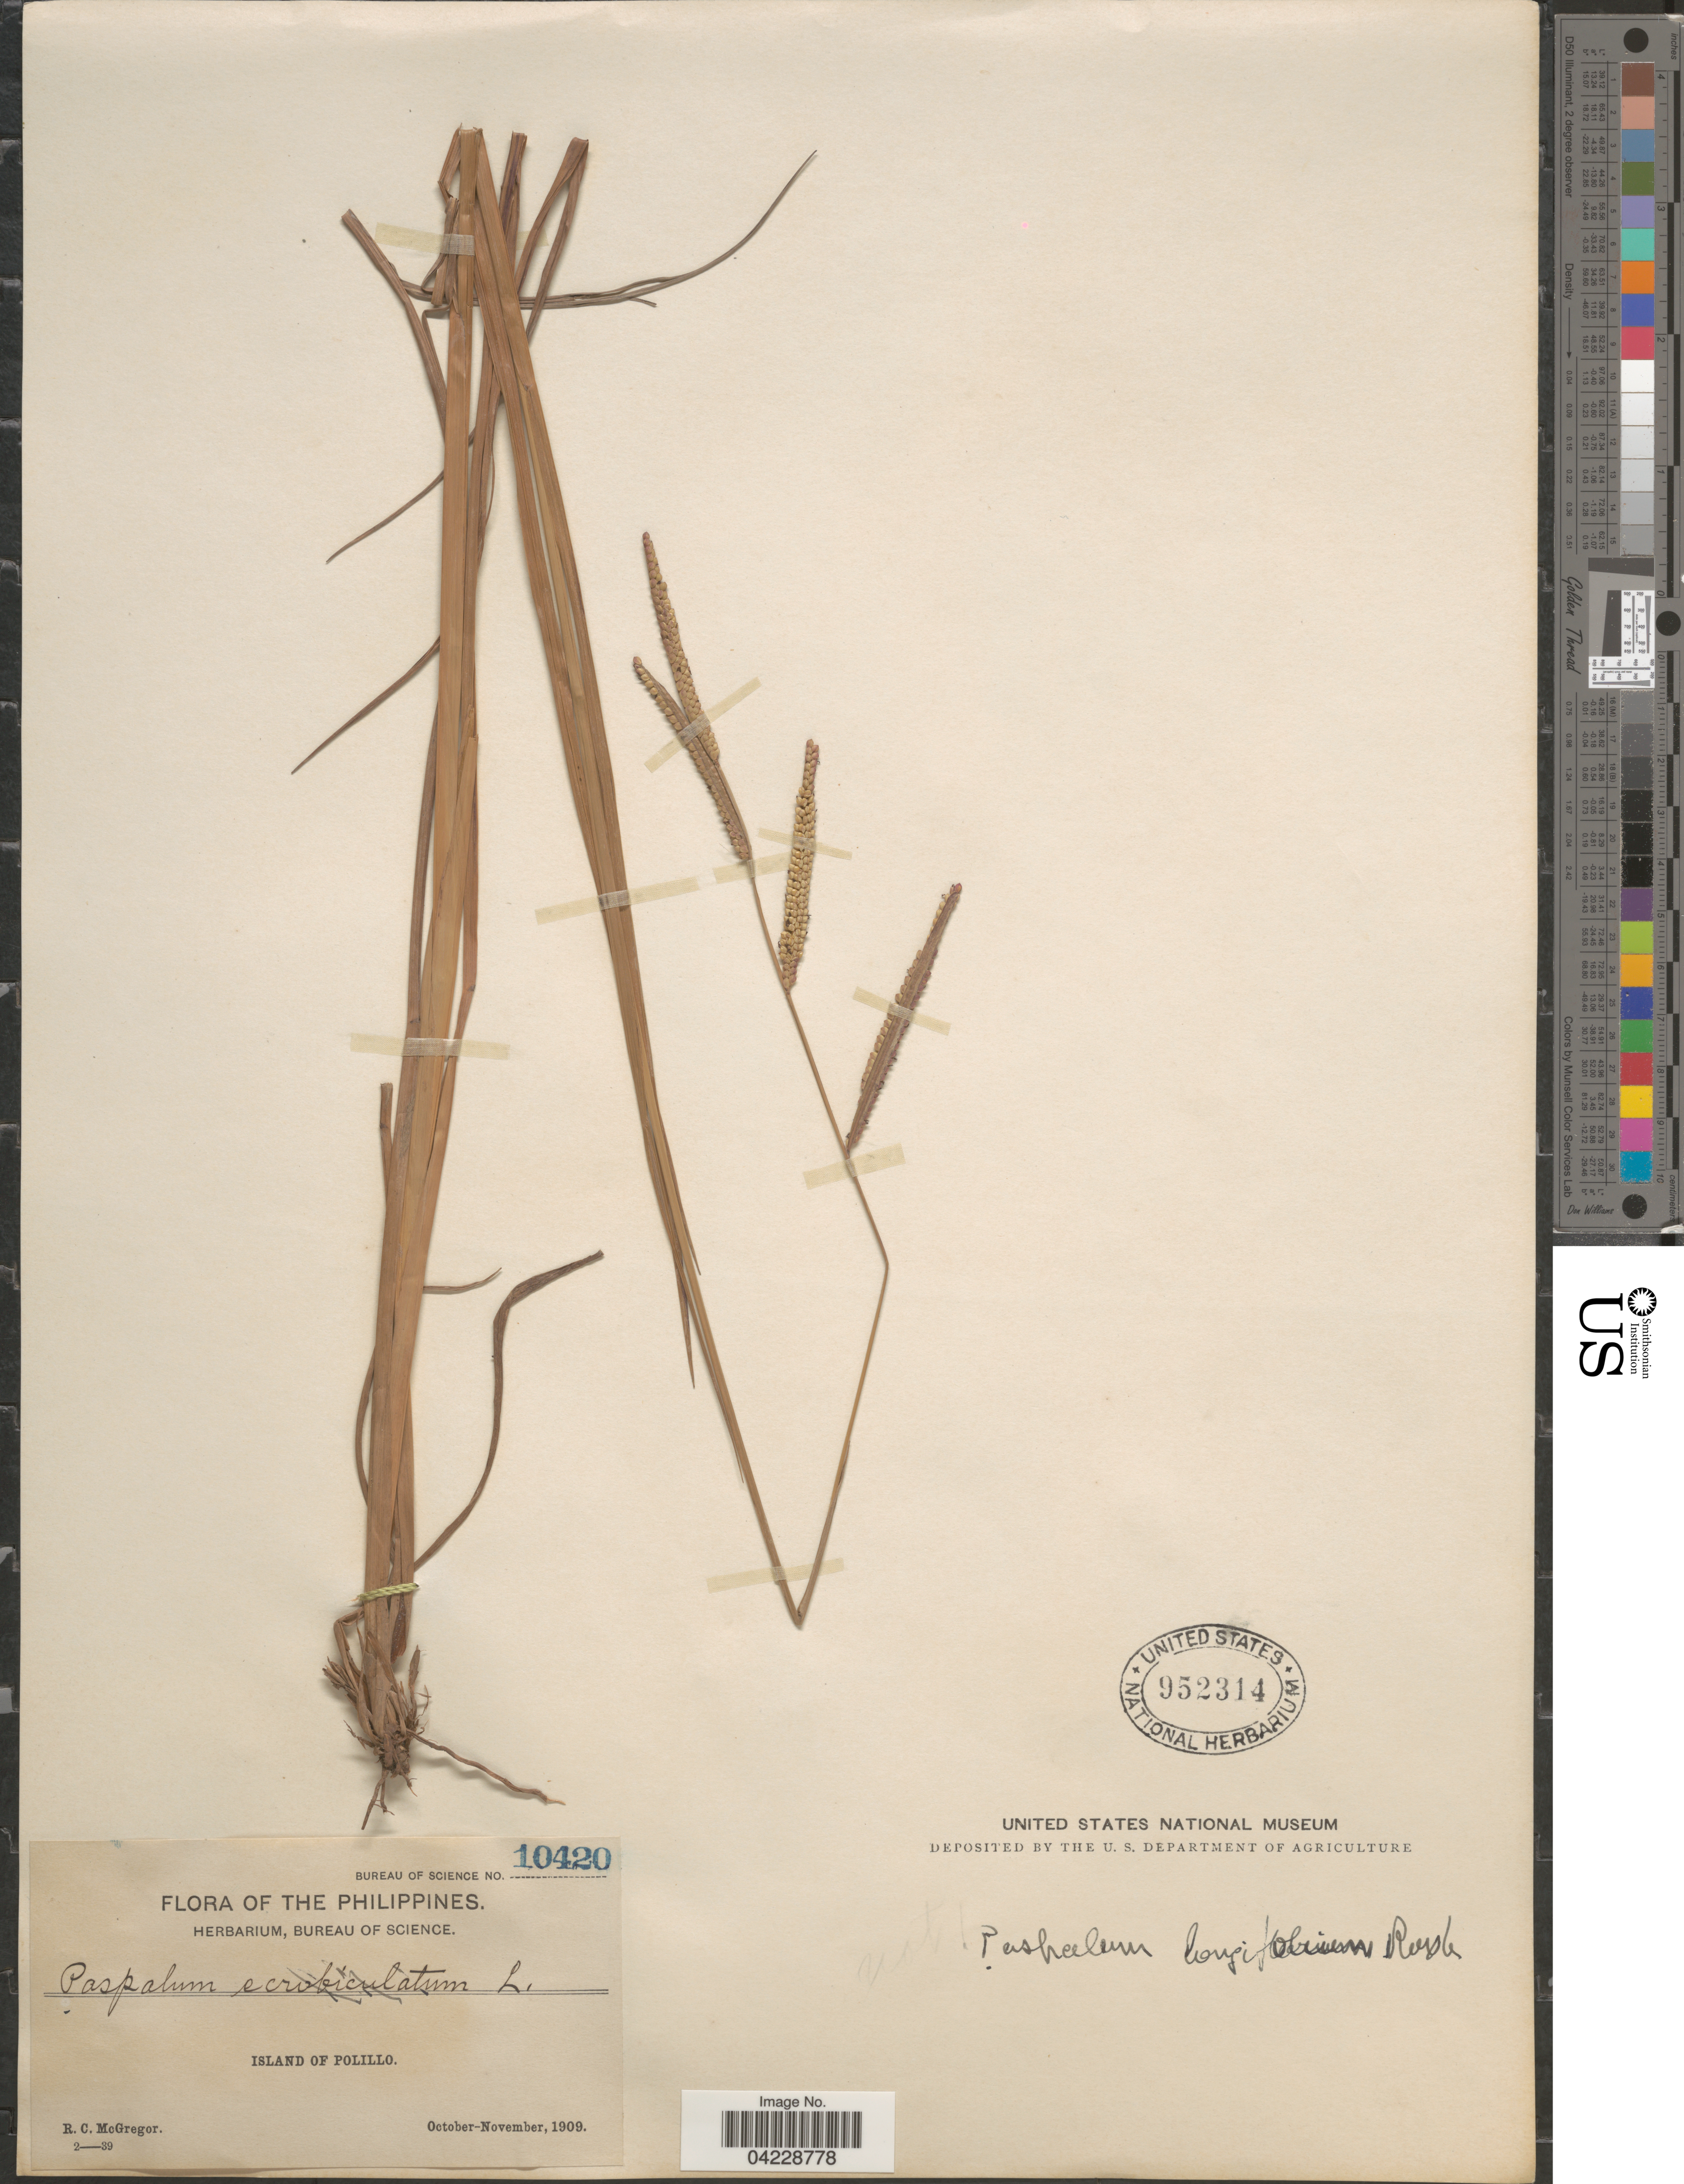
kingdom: Plantae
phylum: Tracheophyta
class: Liliopsida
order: Poales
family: Poaceae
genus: Paspalum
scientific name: Paspalum longifolium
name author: Roxb.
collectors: R. C. McGregor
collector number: Bureau of Science 10420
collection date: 1909-10/1909-11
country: Philippines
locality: Island of Polillo.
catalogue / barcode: US 952314